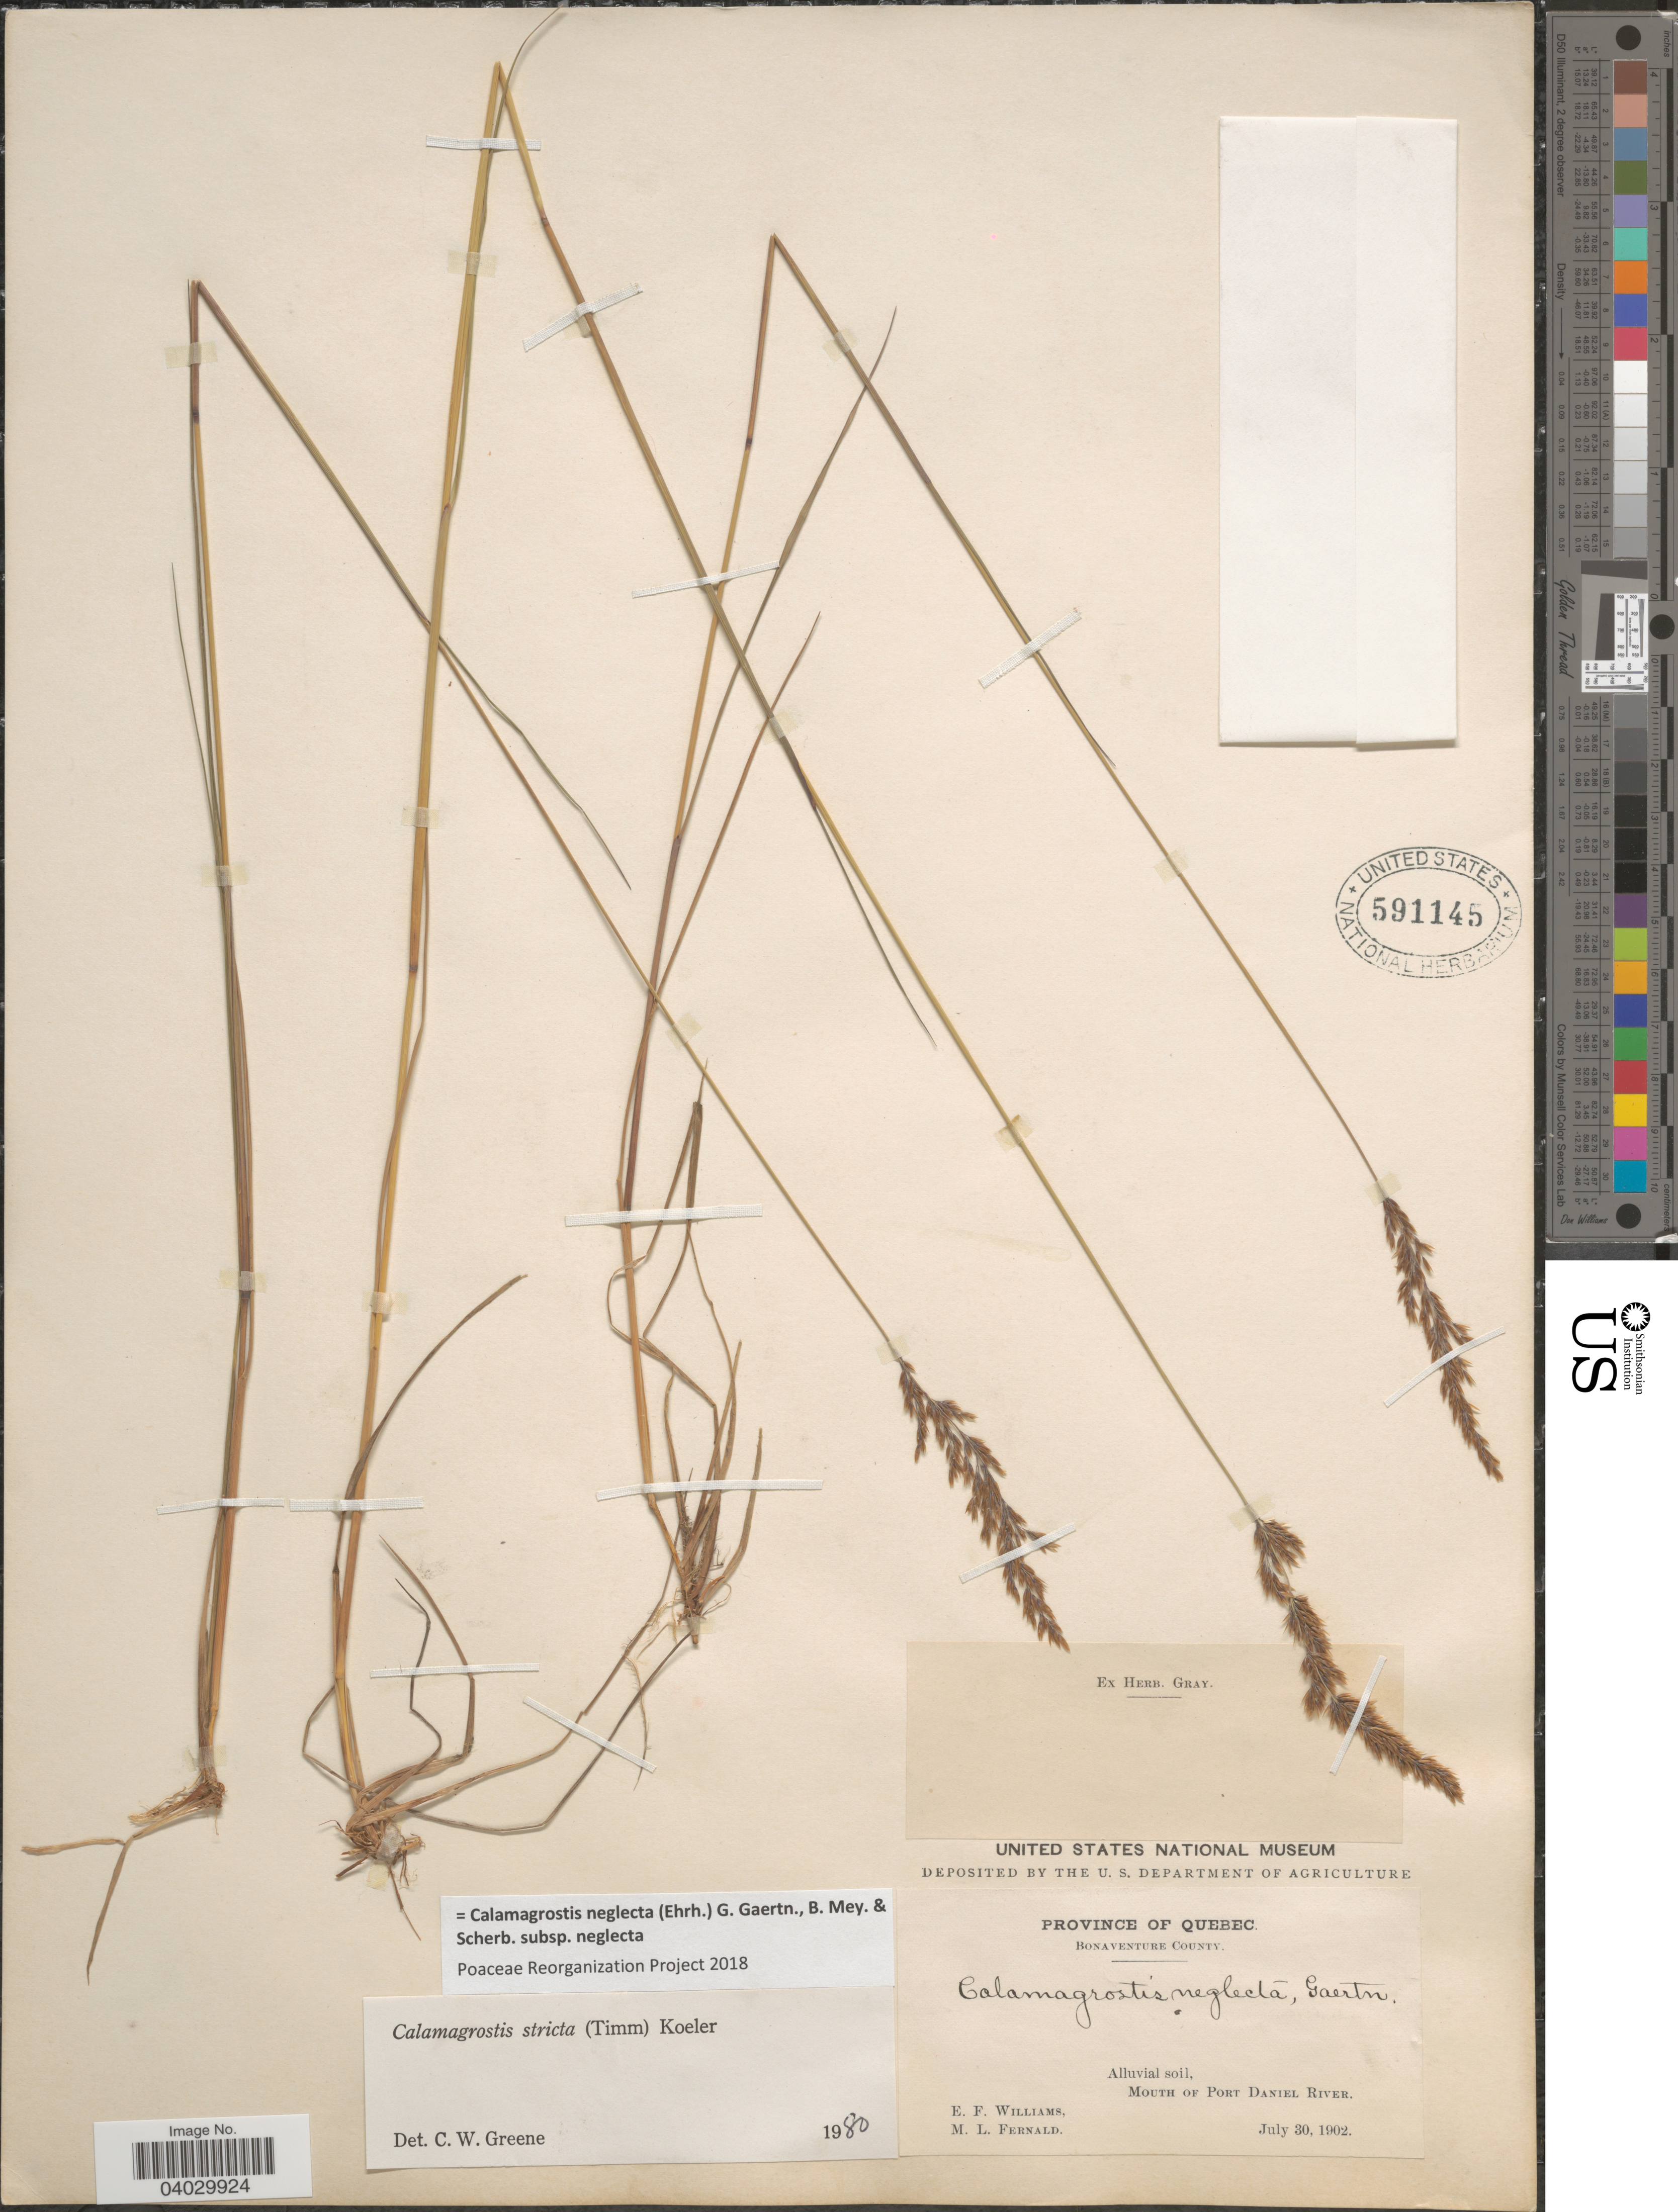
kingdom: Plantae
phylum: Tracheophyta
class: Liliopsida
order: Poales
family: Poaceae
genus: Calamagrostis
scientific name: Calamagrostis neglecta subsp. neglecta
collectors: E. Williams & M. L. Fernald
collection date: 1902-07-30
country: Canada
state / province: Quebec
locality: Bonaventure County. Alluvial soil, Mouth of Port Daniel River.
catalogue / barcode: US 591145